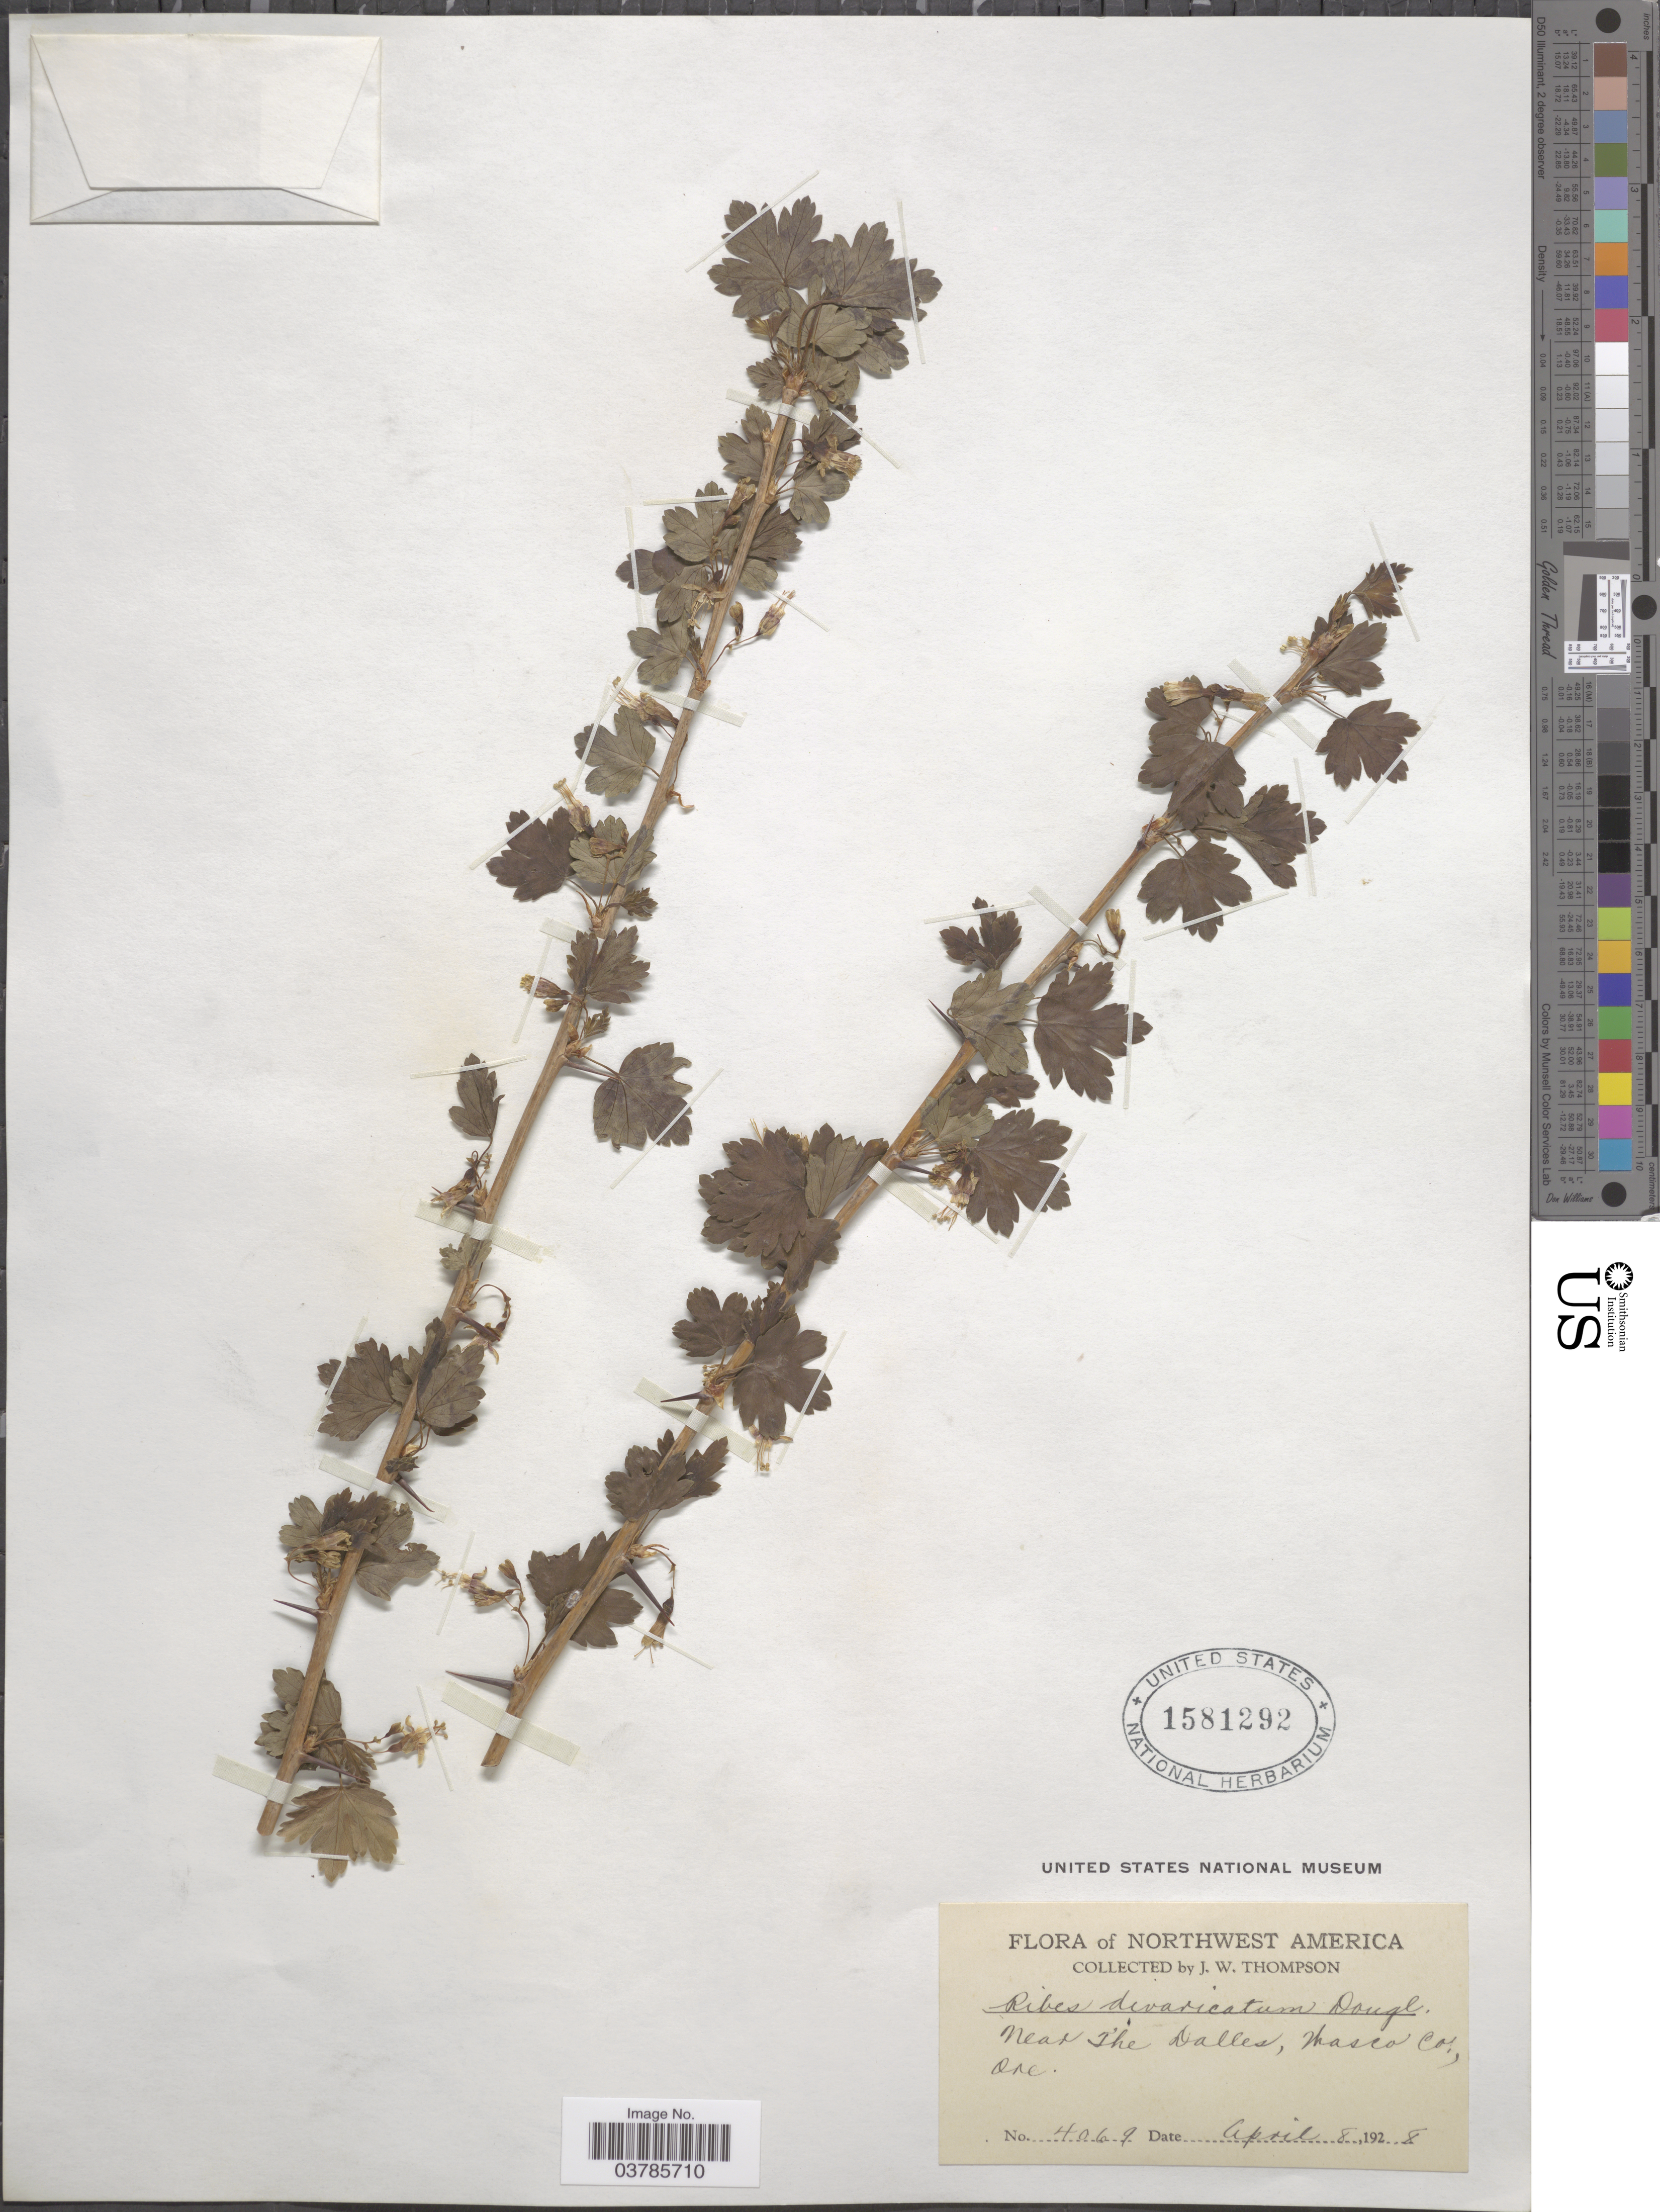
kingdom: Plantae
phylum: Tracheophyta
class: Magnoliopsida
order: Saxifragales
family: Grossulariaceae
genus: Ribes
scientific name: Ribes divaricatum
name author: Douglas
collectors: J. Thompson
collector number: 4069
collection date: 1928-04-08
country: United States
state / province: Oregon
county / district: Wasco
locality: Near The Dalles, Wasco Co.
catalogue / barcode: US 1581292